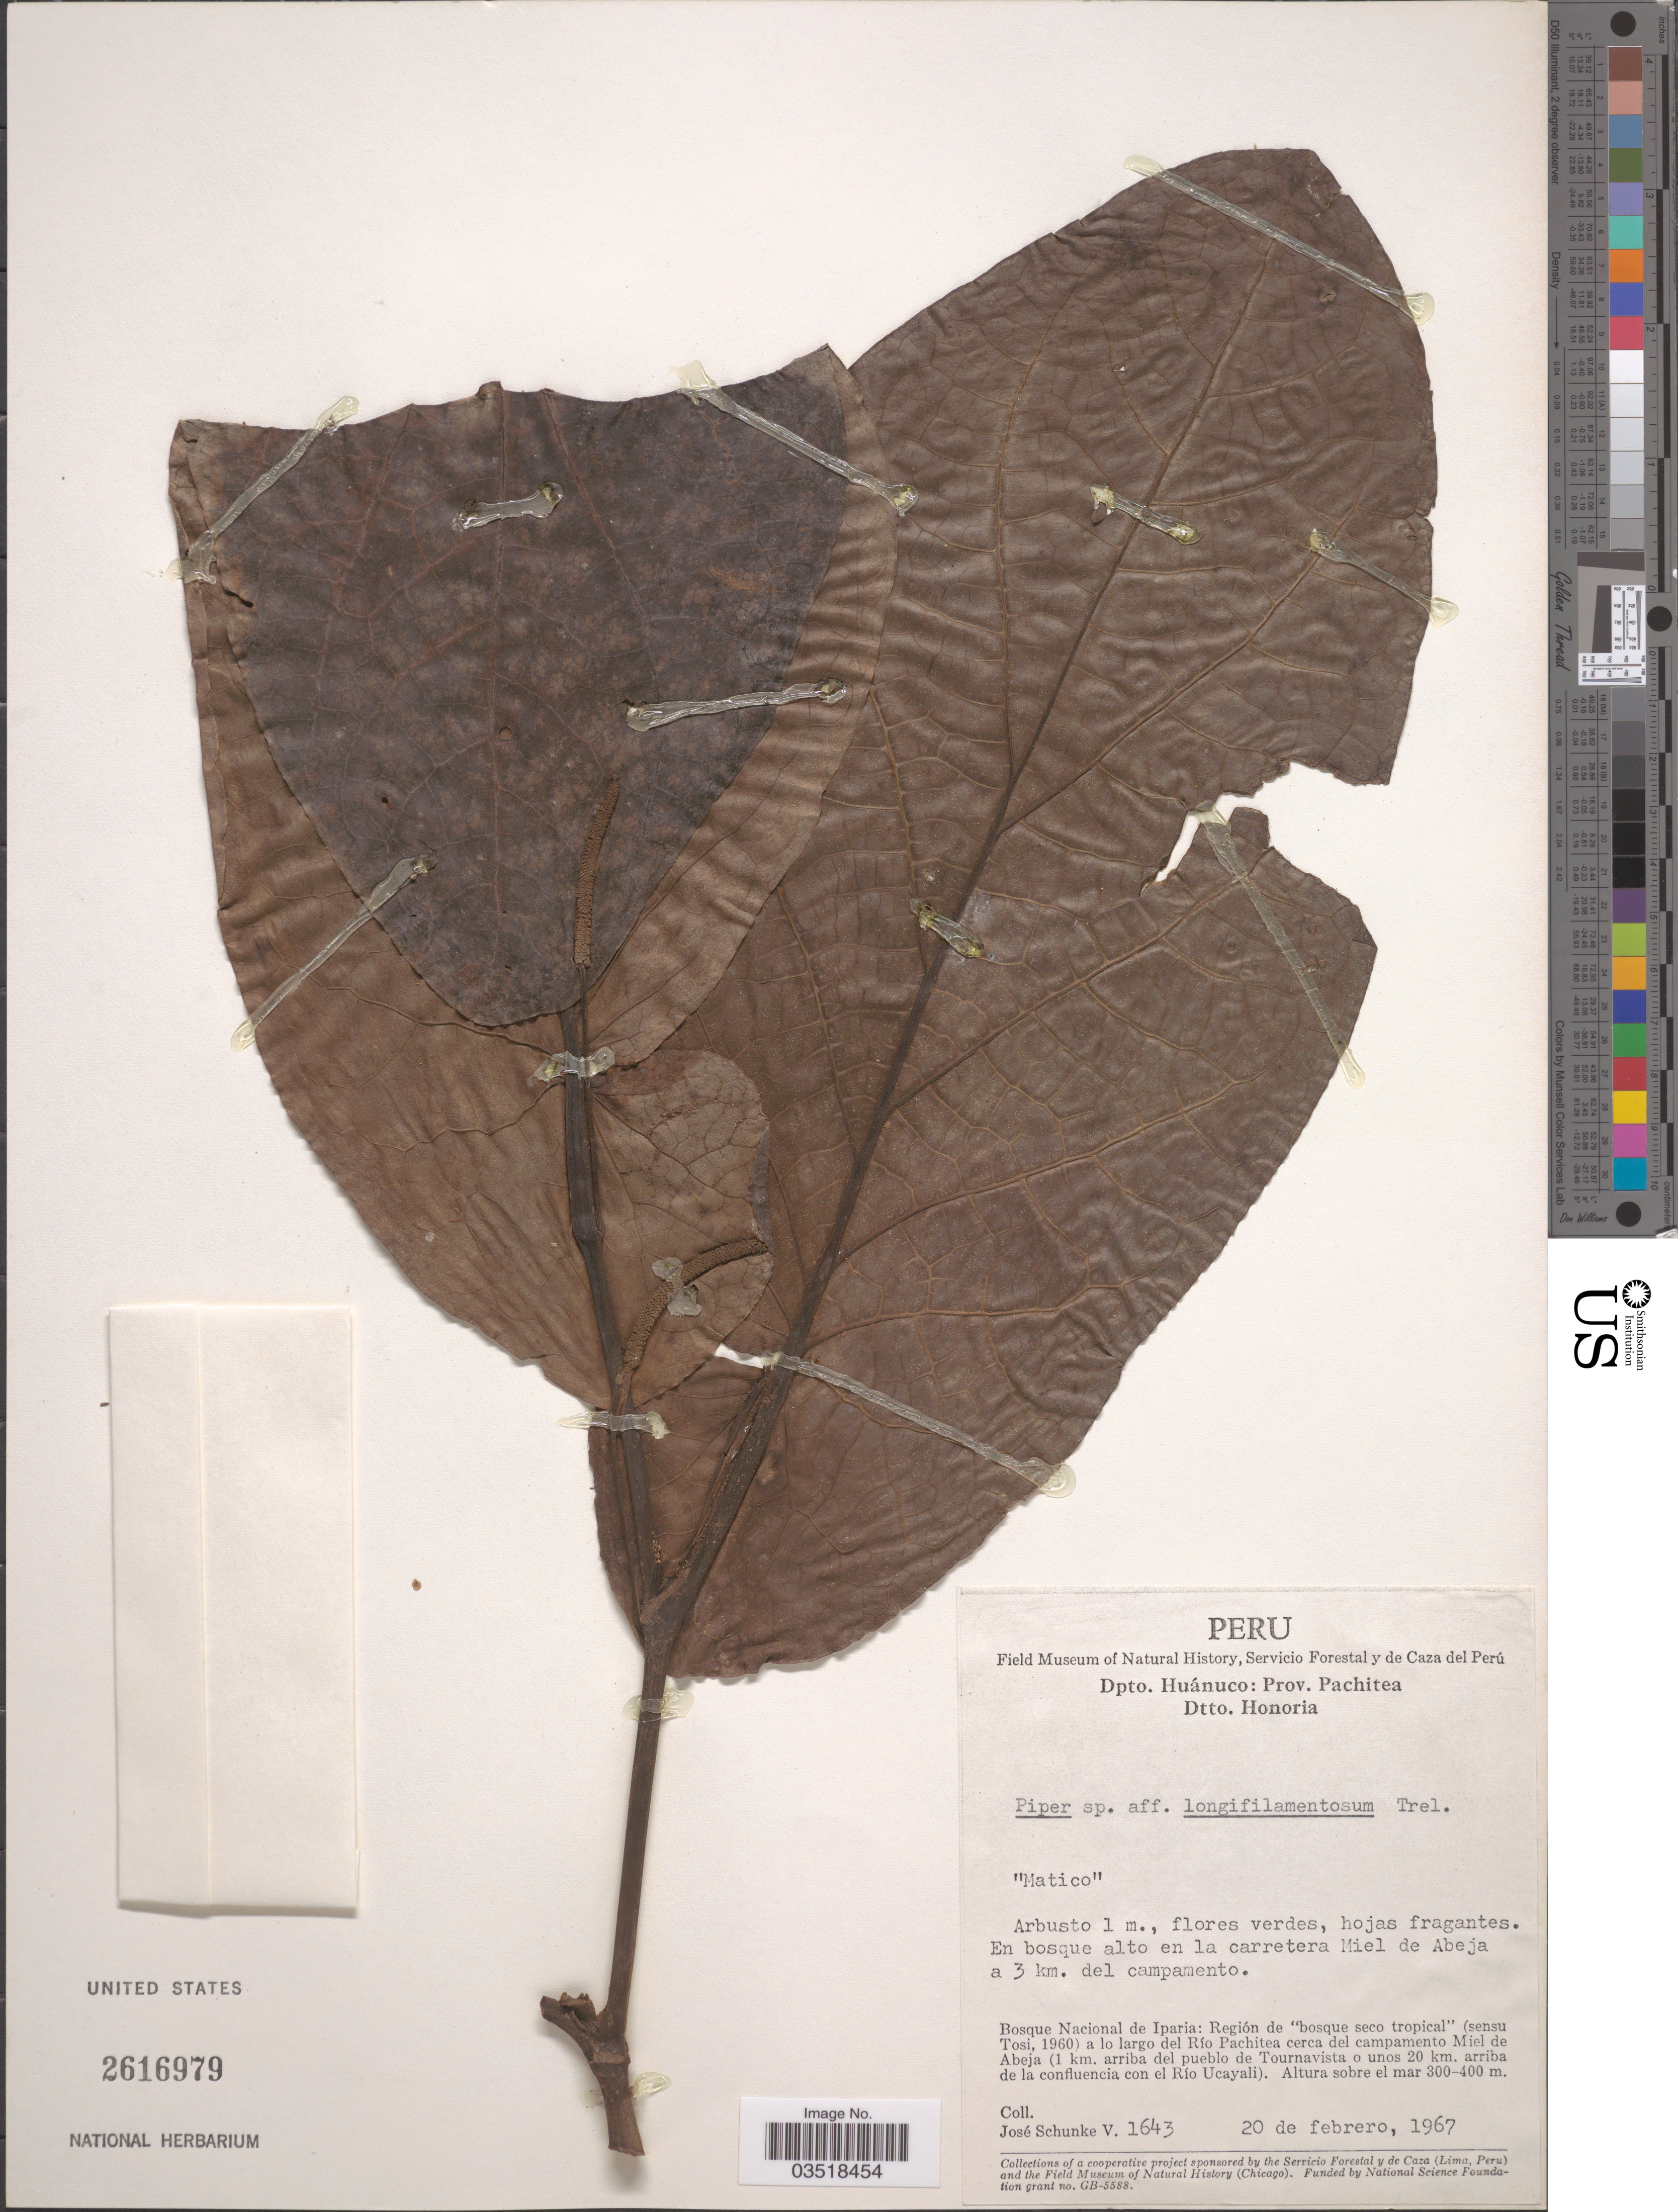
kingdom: Plantae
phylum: Tracheophyta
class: Magnoliopsida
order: Piperales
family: Piperaceae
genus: Piper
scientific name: Piper longifilamentosum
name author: Trel. in J.F. Macbr.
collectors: J. Schunke Vigo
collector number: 1643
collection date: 1967-02-20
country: Peru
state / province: Huánuco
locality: Dpto. Huánuco: Prov. Pachitea, Dtto. Honoria. En bosque alto en la carretera Miel de Abeja a 3 km. del campamento. Bosque Nacional de Iparia: Región de "bosque seco tropical" (sensu Tosi, 1960) a lo largo del Río Pachitea cerca del campamento Miel de Abeja (1 km. arriba del pueblo de Tournavista o unos 20 km. arriba de la confluencia con el Río Ucayali).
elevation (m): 300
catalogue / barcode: US 2616979